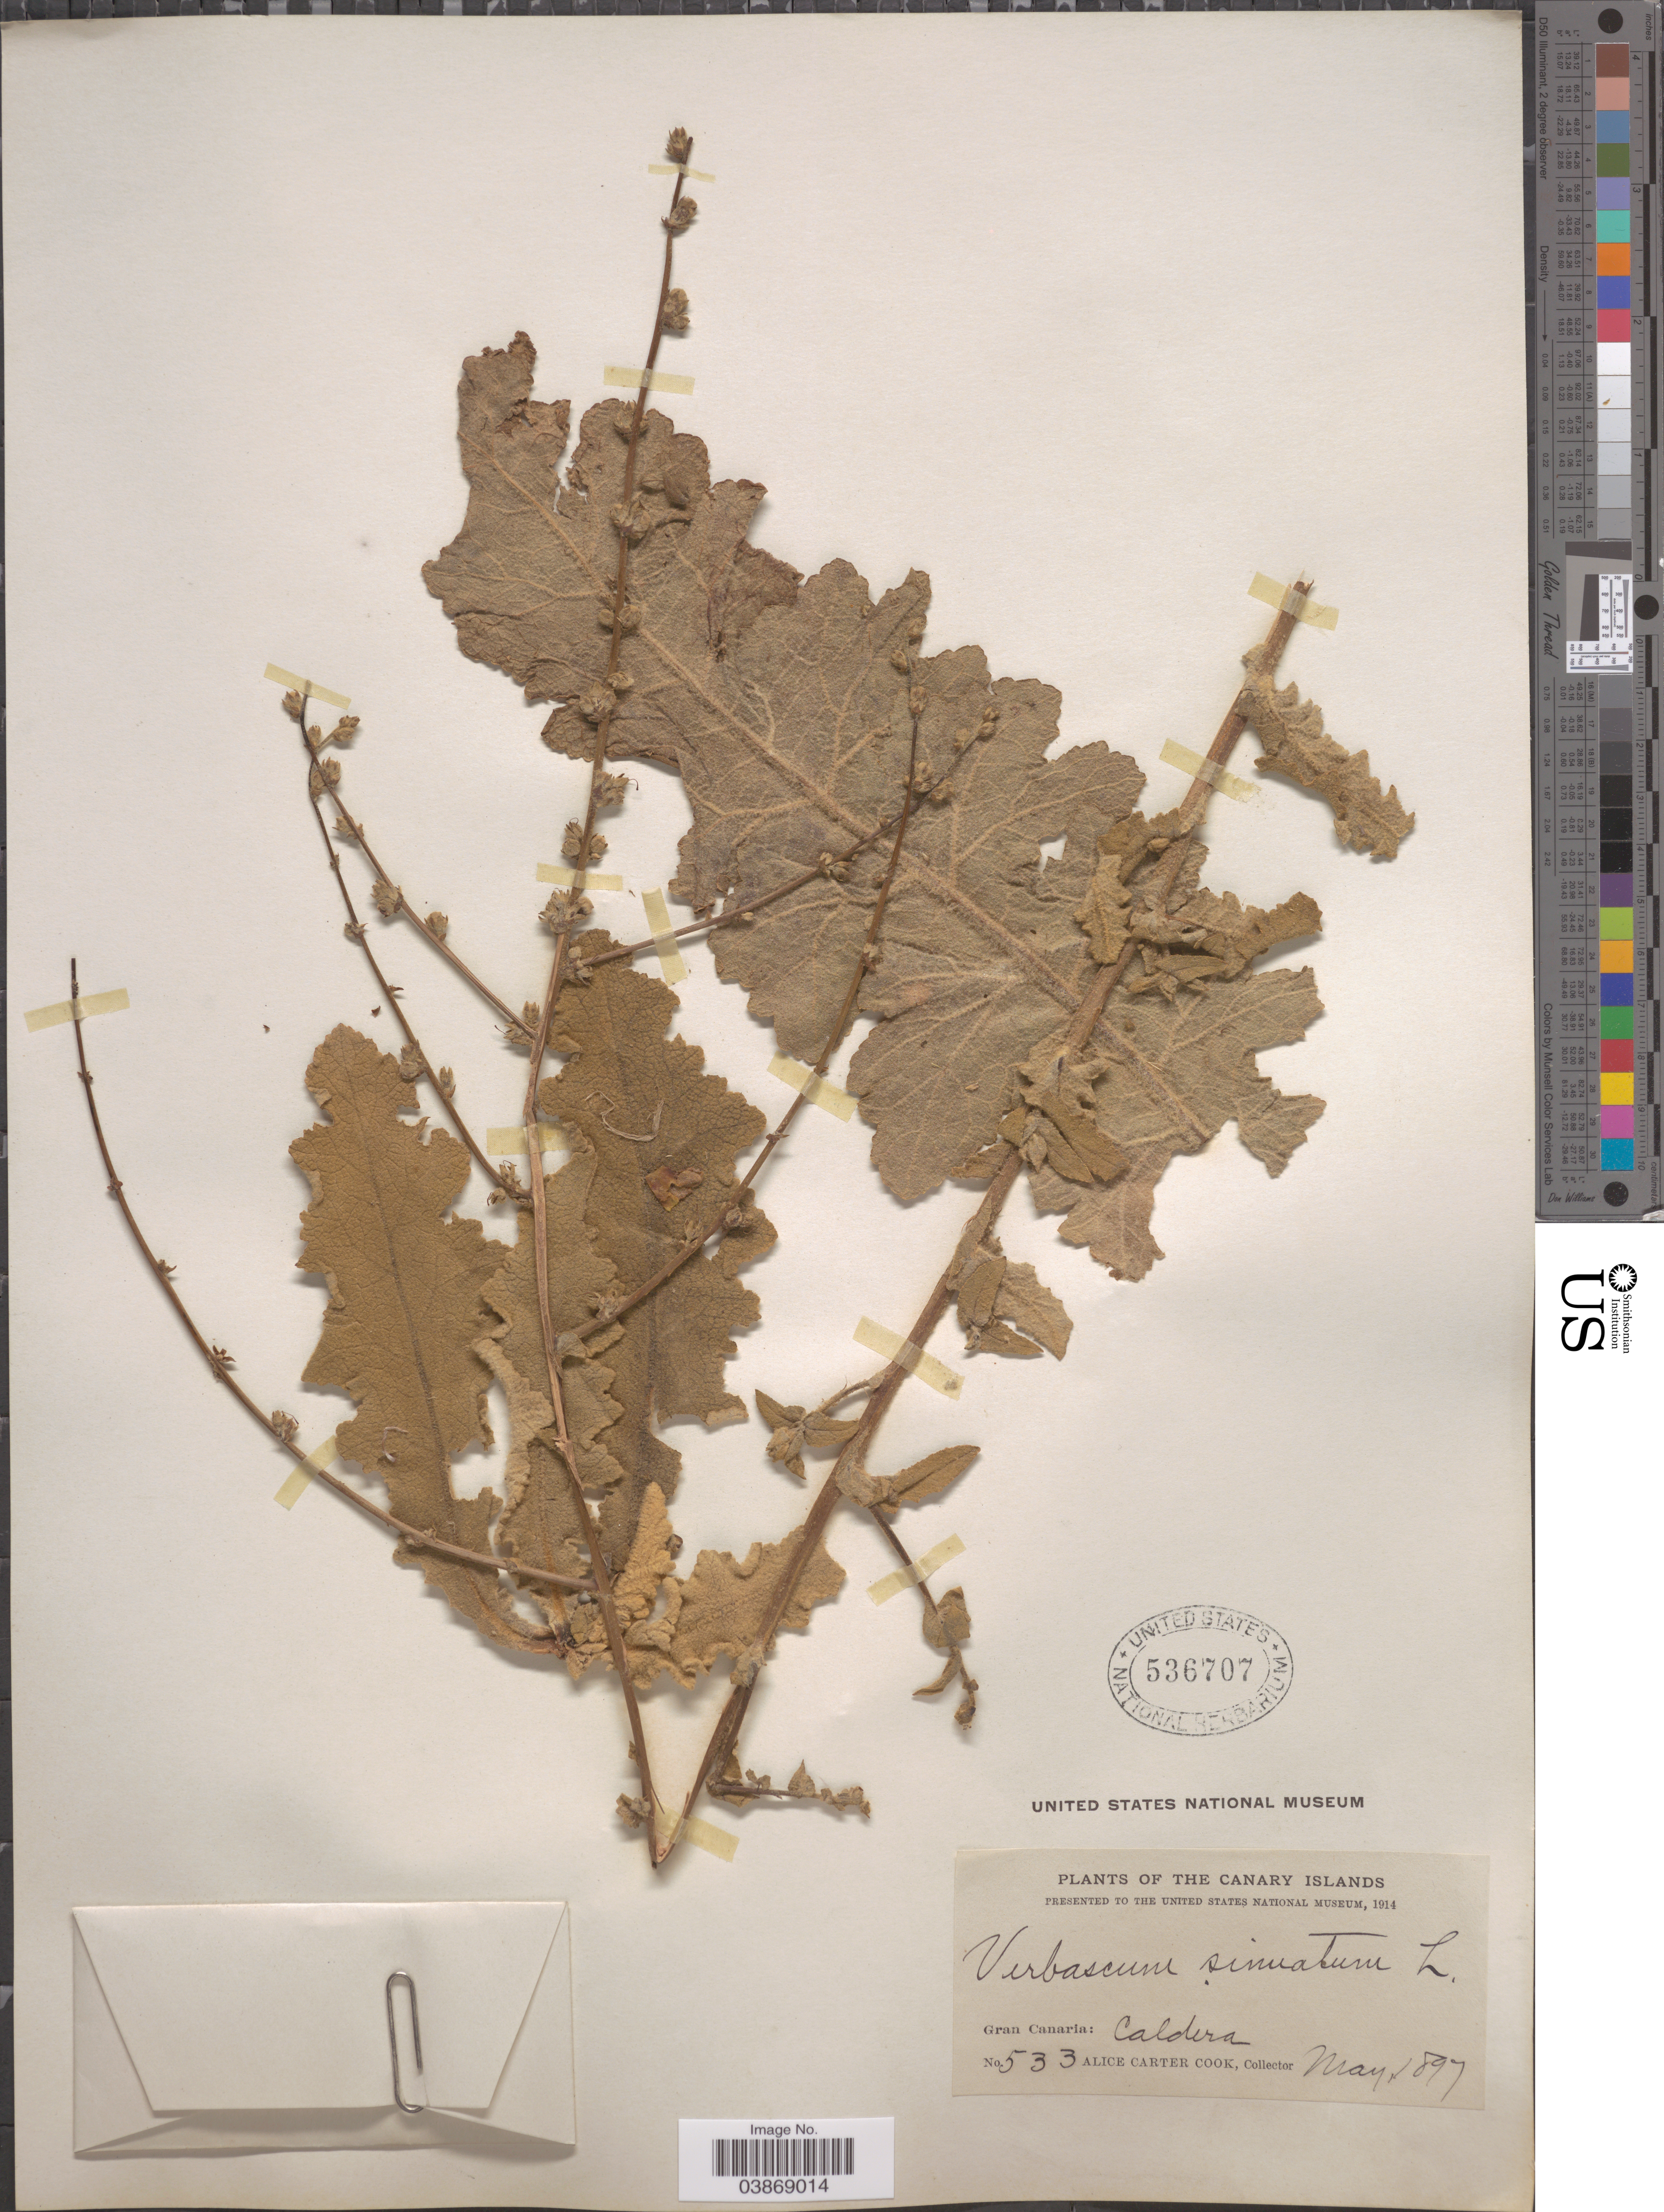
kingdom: Plantae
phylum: Tracheophyta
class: Magnoliopsida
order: Lamiales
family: Scrophulariaceae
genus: Verbascum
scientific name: Verbascum sinuatum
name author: L.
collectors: Alice C. Cook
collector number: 533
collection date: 1897-05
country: Spain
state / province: Canarias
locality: The Canary Islands. Gran Canaria: Caldera.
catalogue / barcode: US 536707